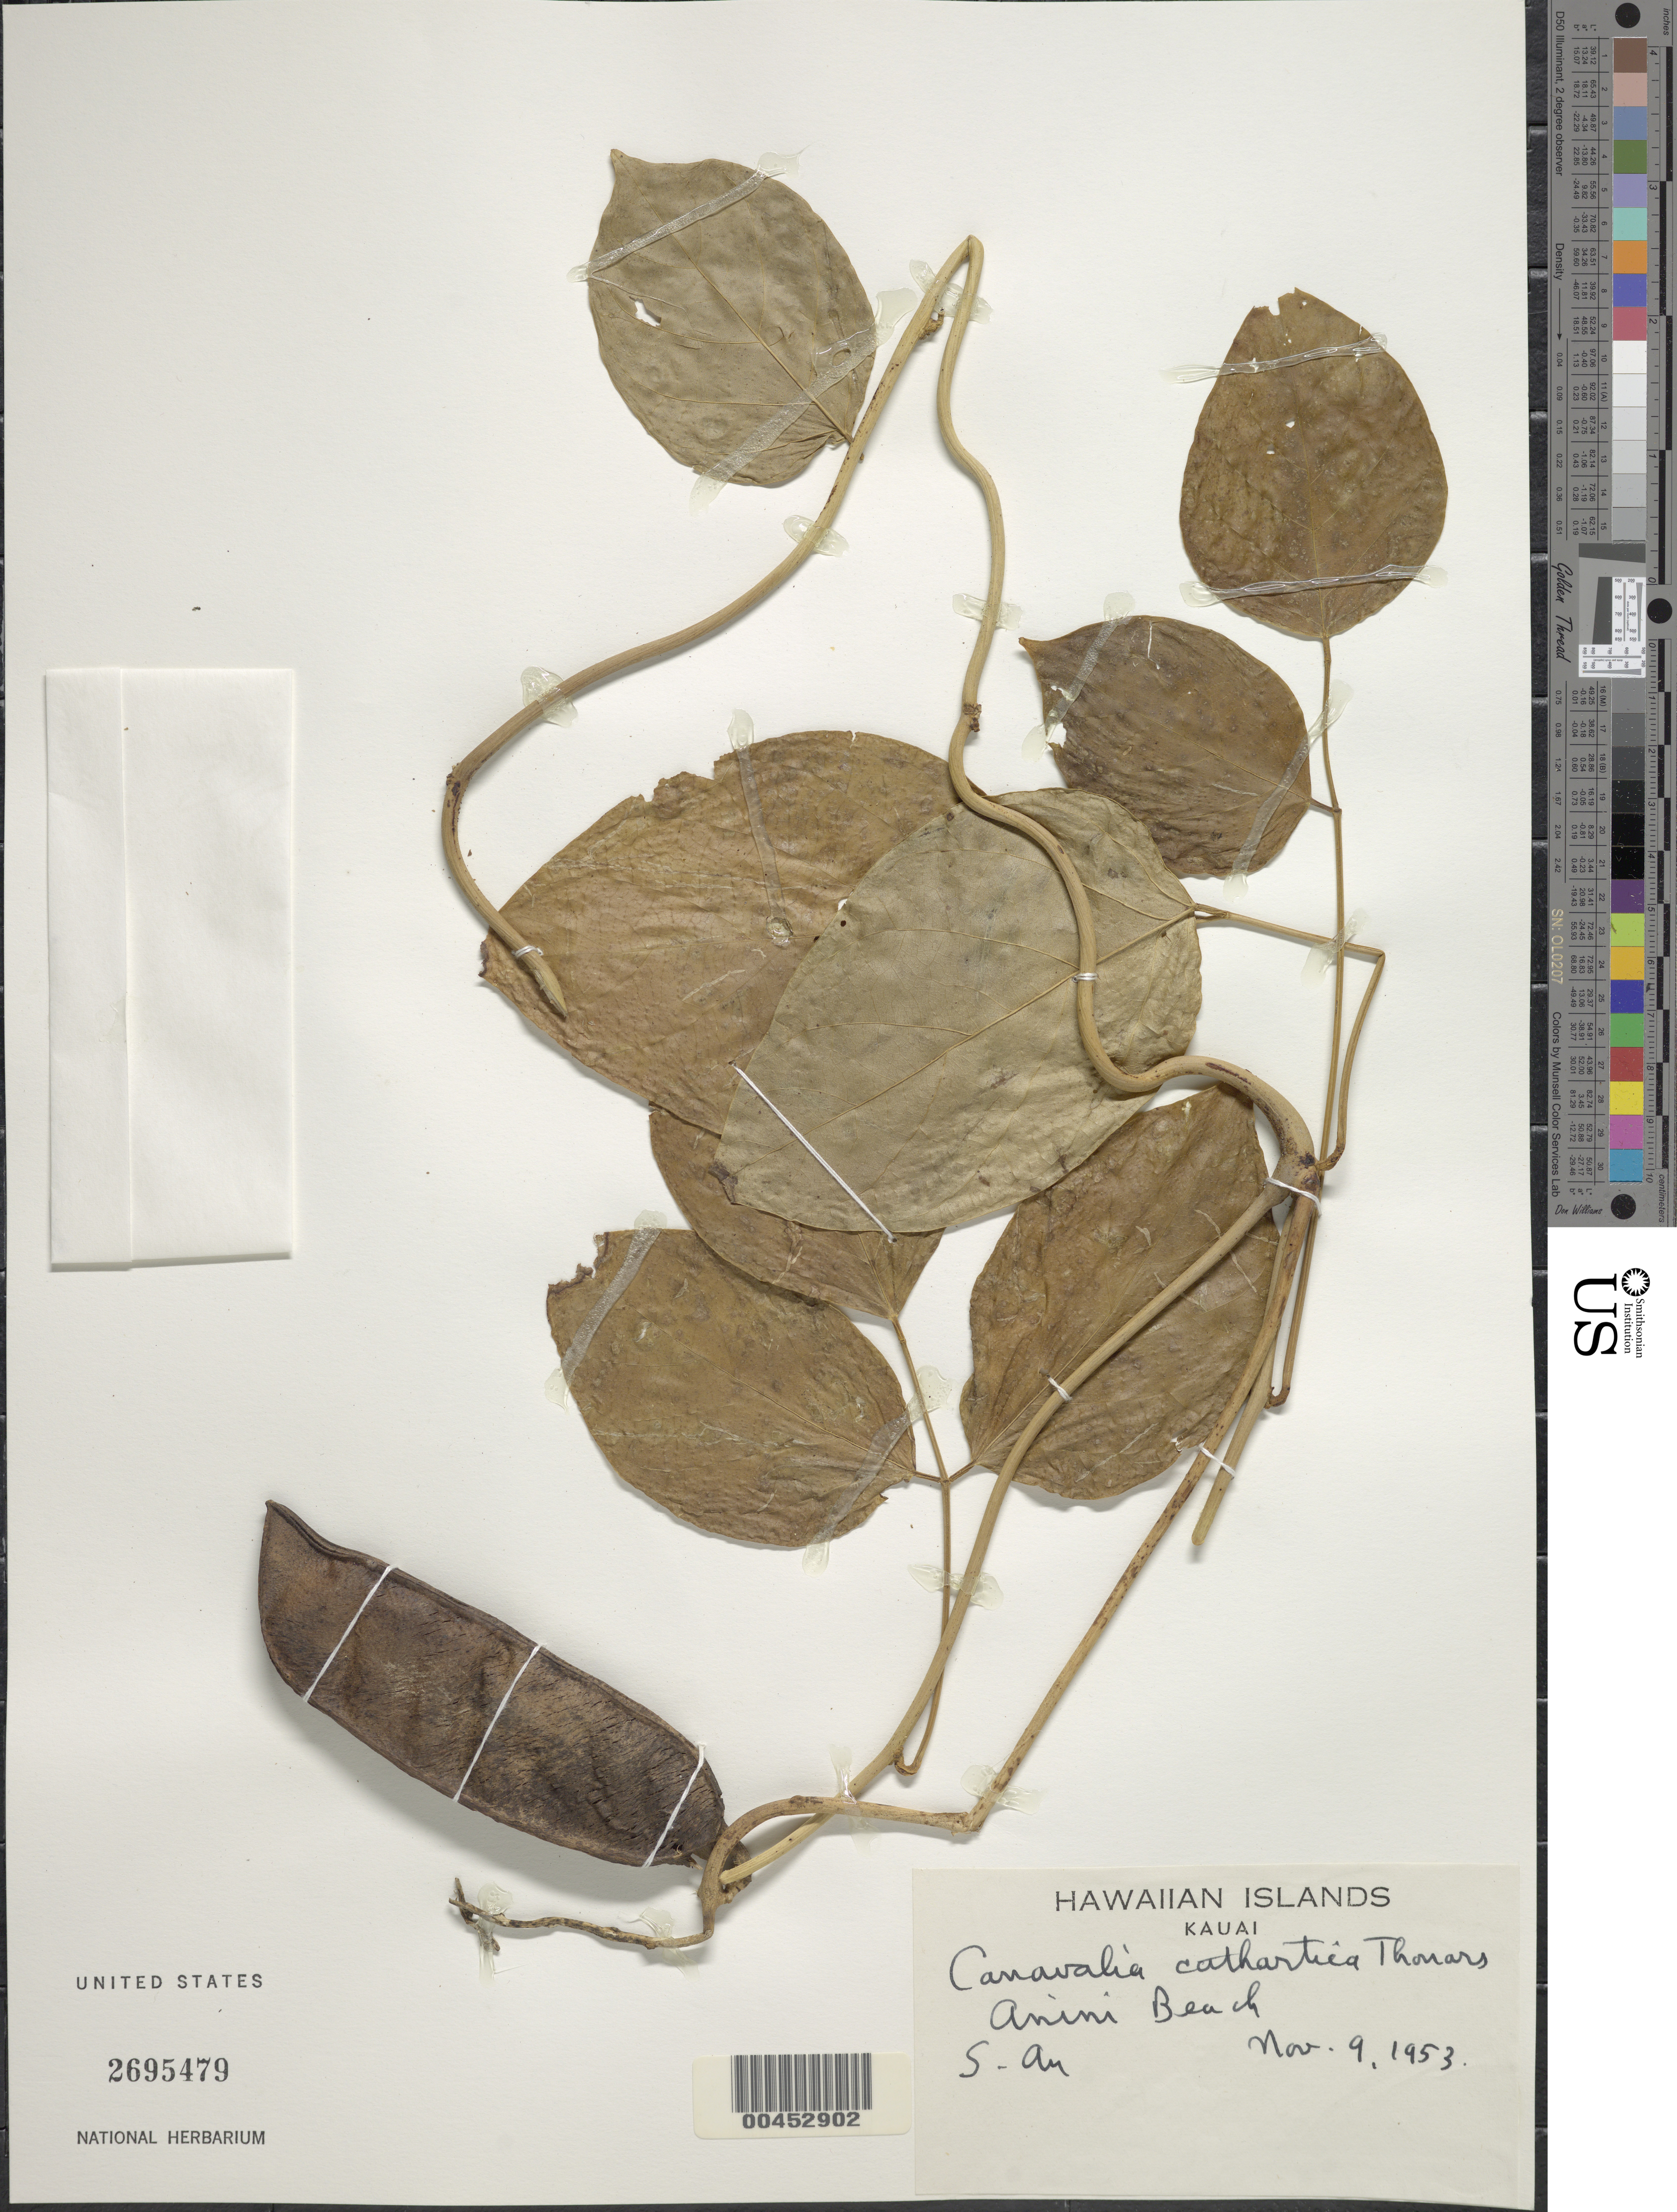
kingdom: Plantae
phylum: Tracheophyta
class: Magnoliopsida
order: Fabales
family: Fabaceae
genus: Canavalia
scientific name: Canavalia cathartica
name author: Thouars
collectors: S. An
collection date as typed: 9 Nov 1953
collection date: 1953-11-09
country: United States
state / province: Hawaii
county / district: Kauai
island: Kaua'i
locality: Anini Beach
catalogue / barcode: US 2695479